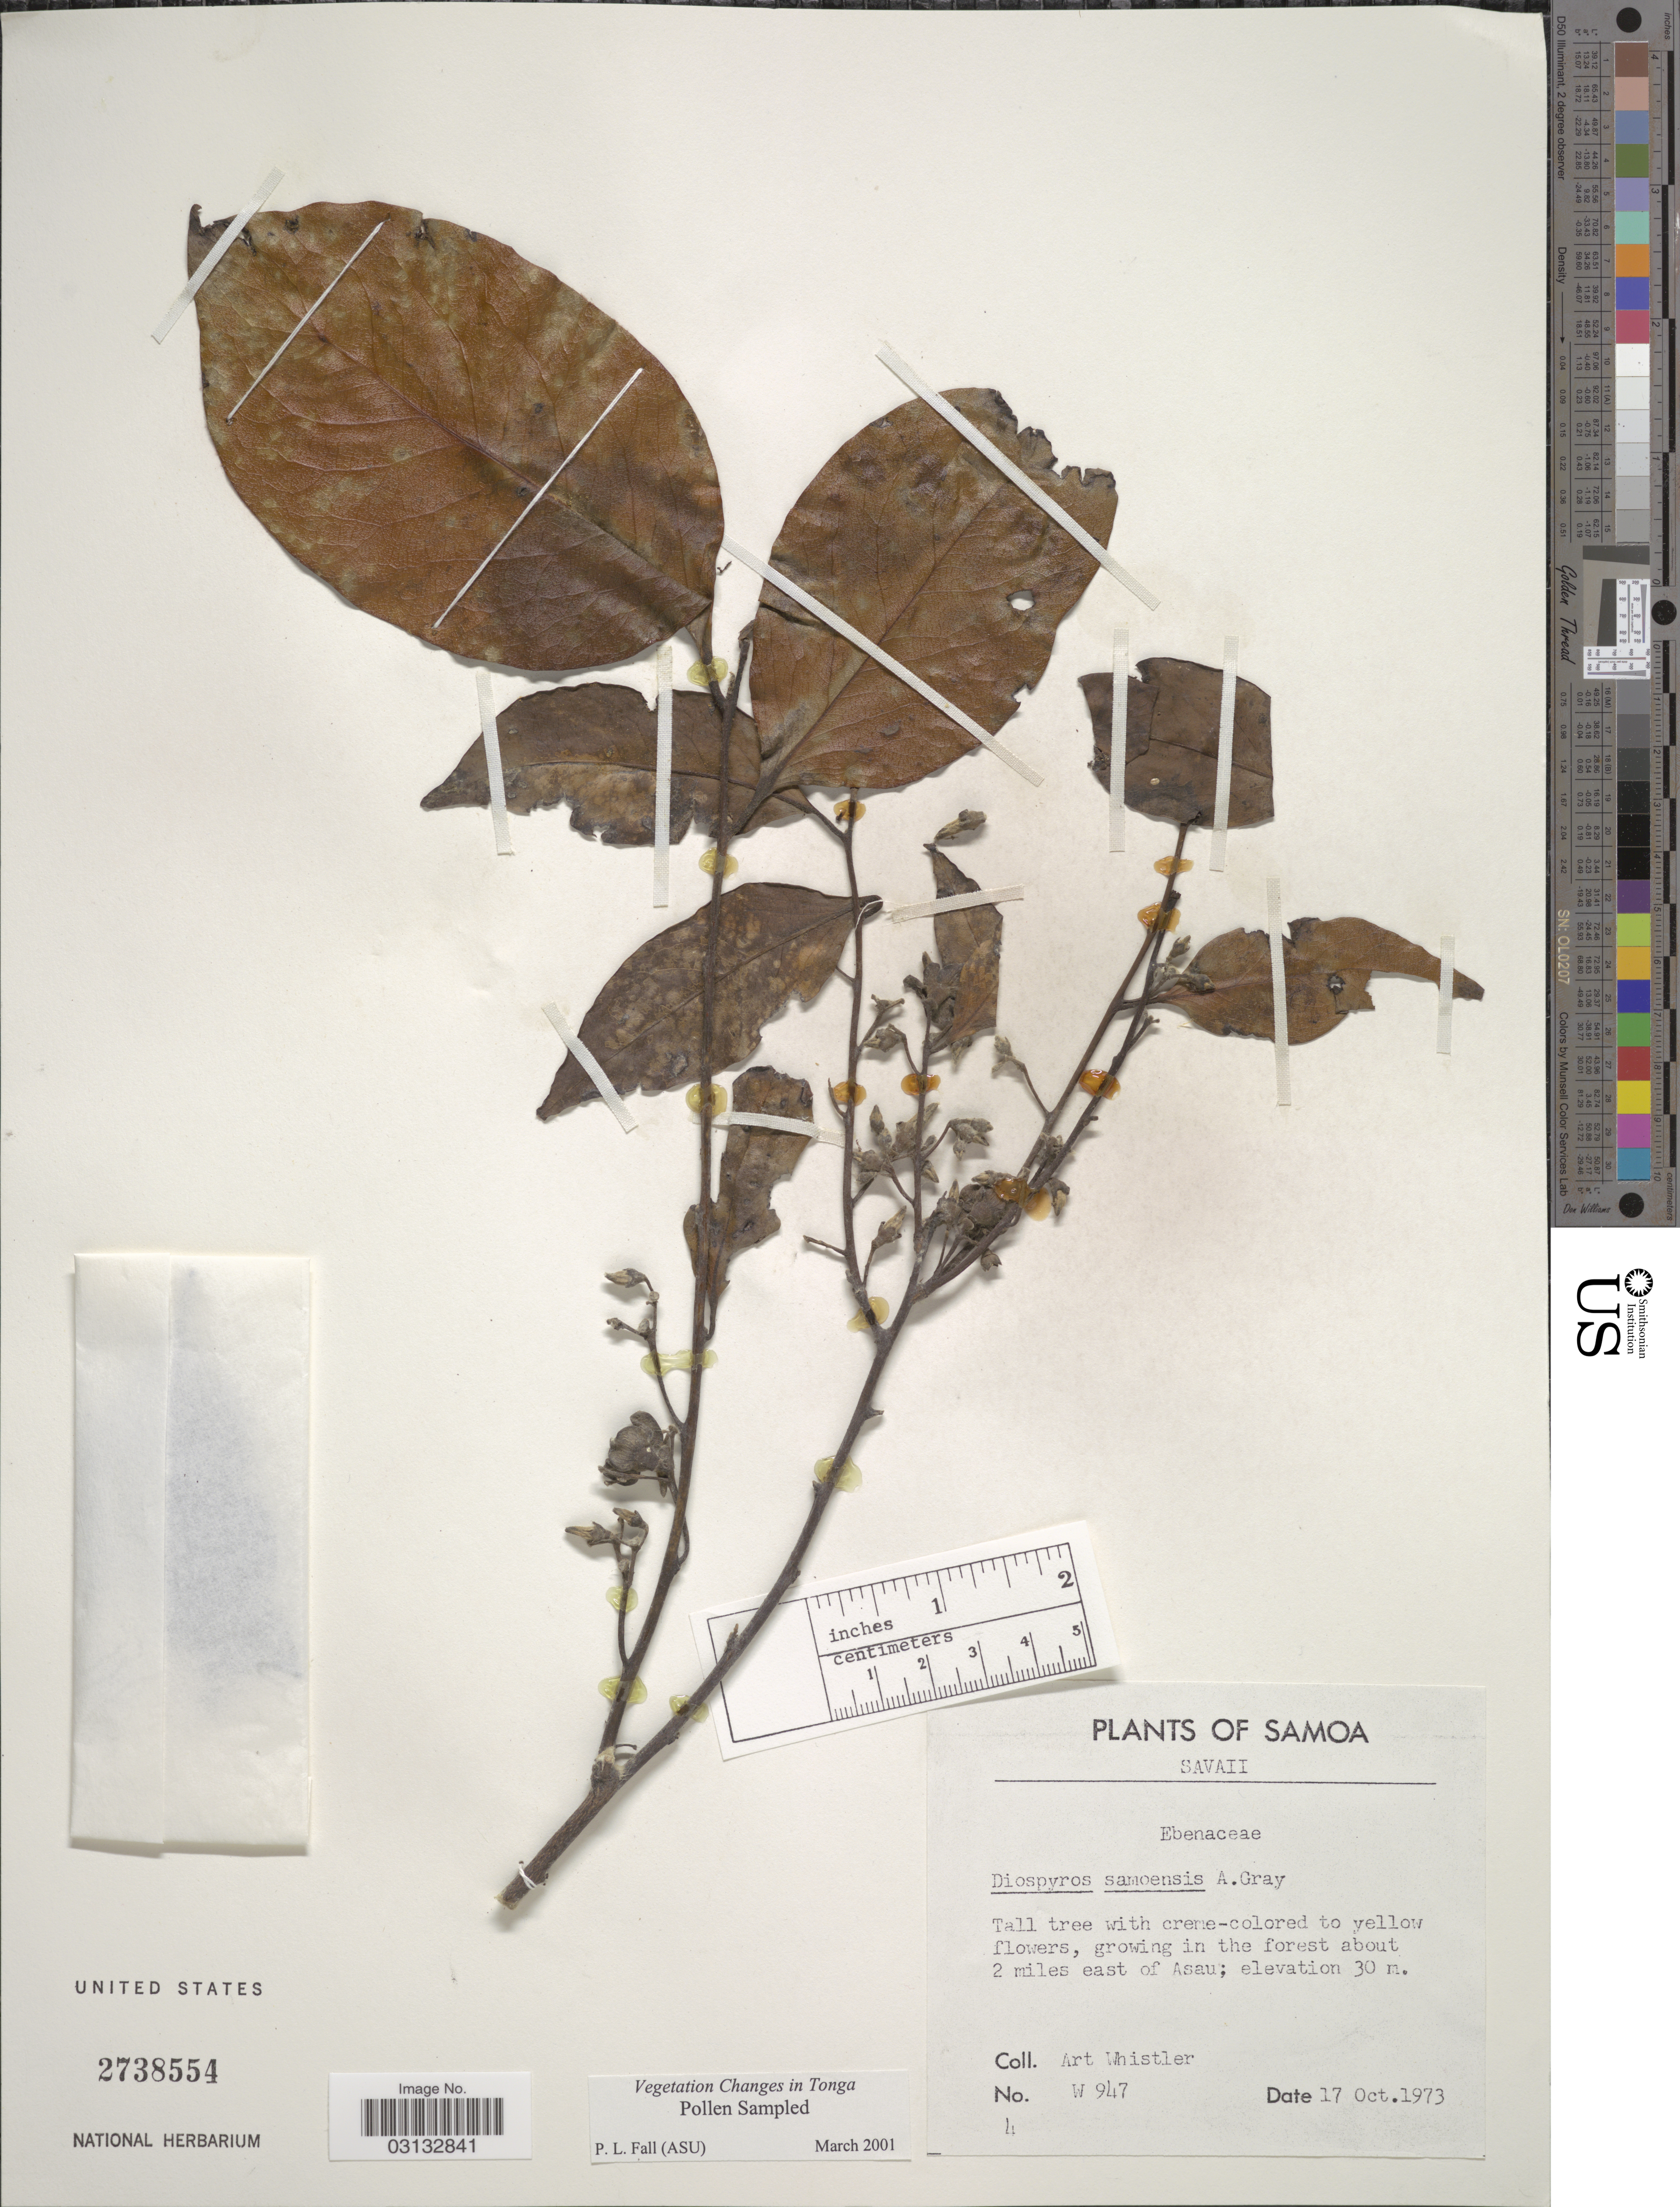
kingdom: Plantae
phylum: Tracheophyta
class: Magnoliopsida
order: Ericales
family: Ebenaceae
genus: Diospyros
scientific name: Diospyros samoensis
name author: A. Gray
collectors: A. Whistler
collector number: W947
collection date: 1973-10-17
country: Samoa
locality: Samoa, 2 miles east of Asau.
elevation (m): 30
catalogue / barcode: US 2738554